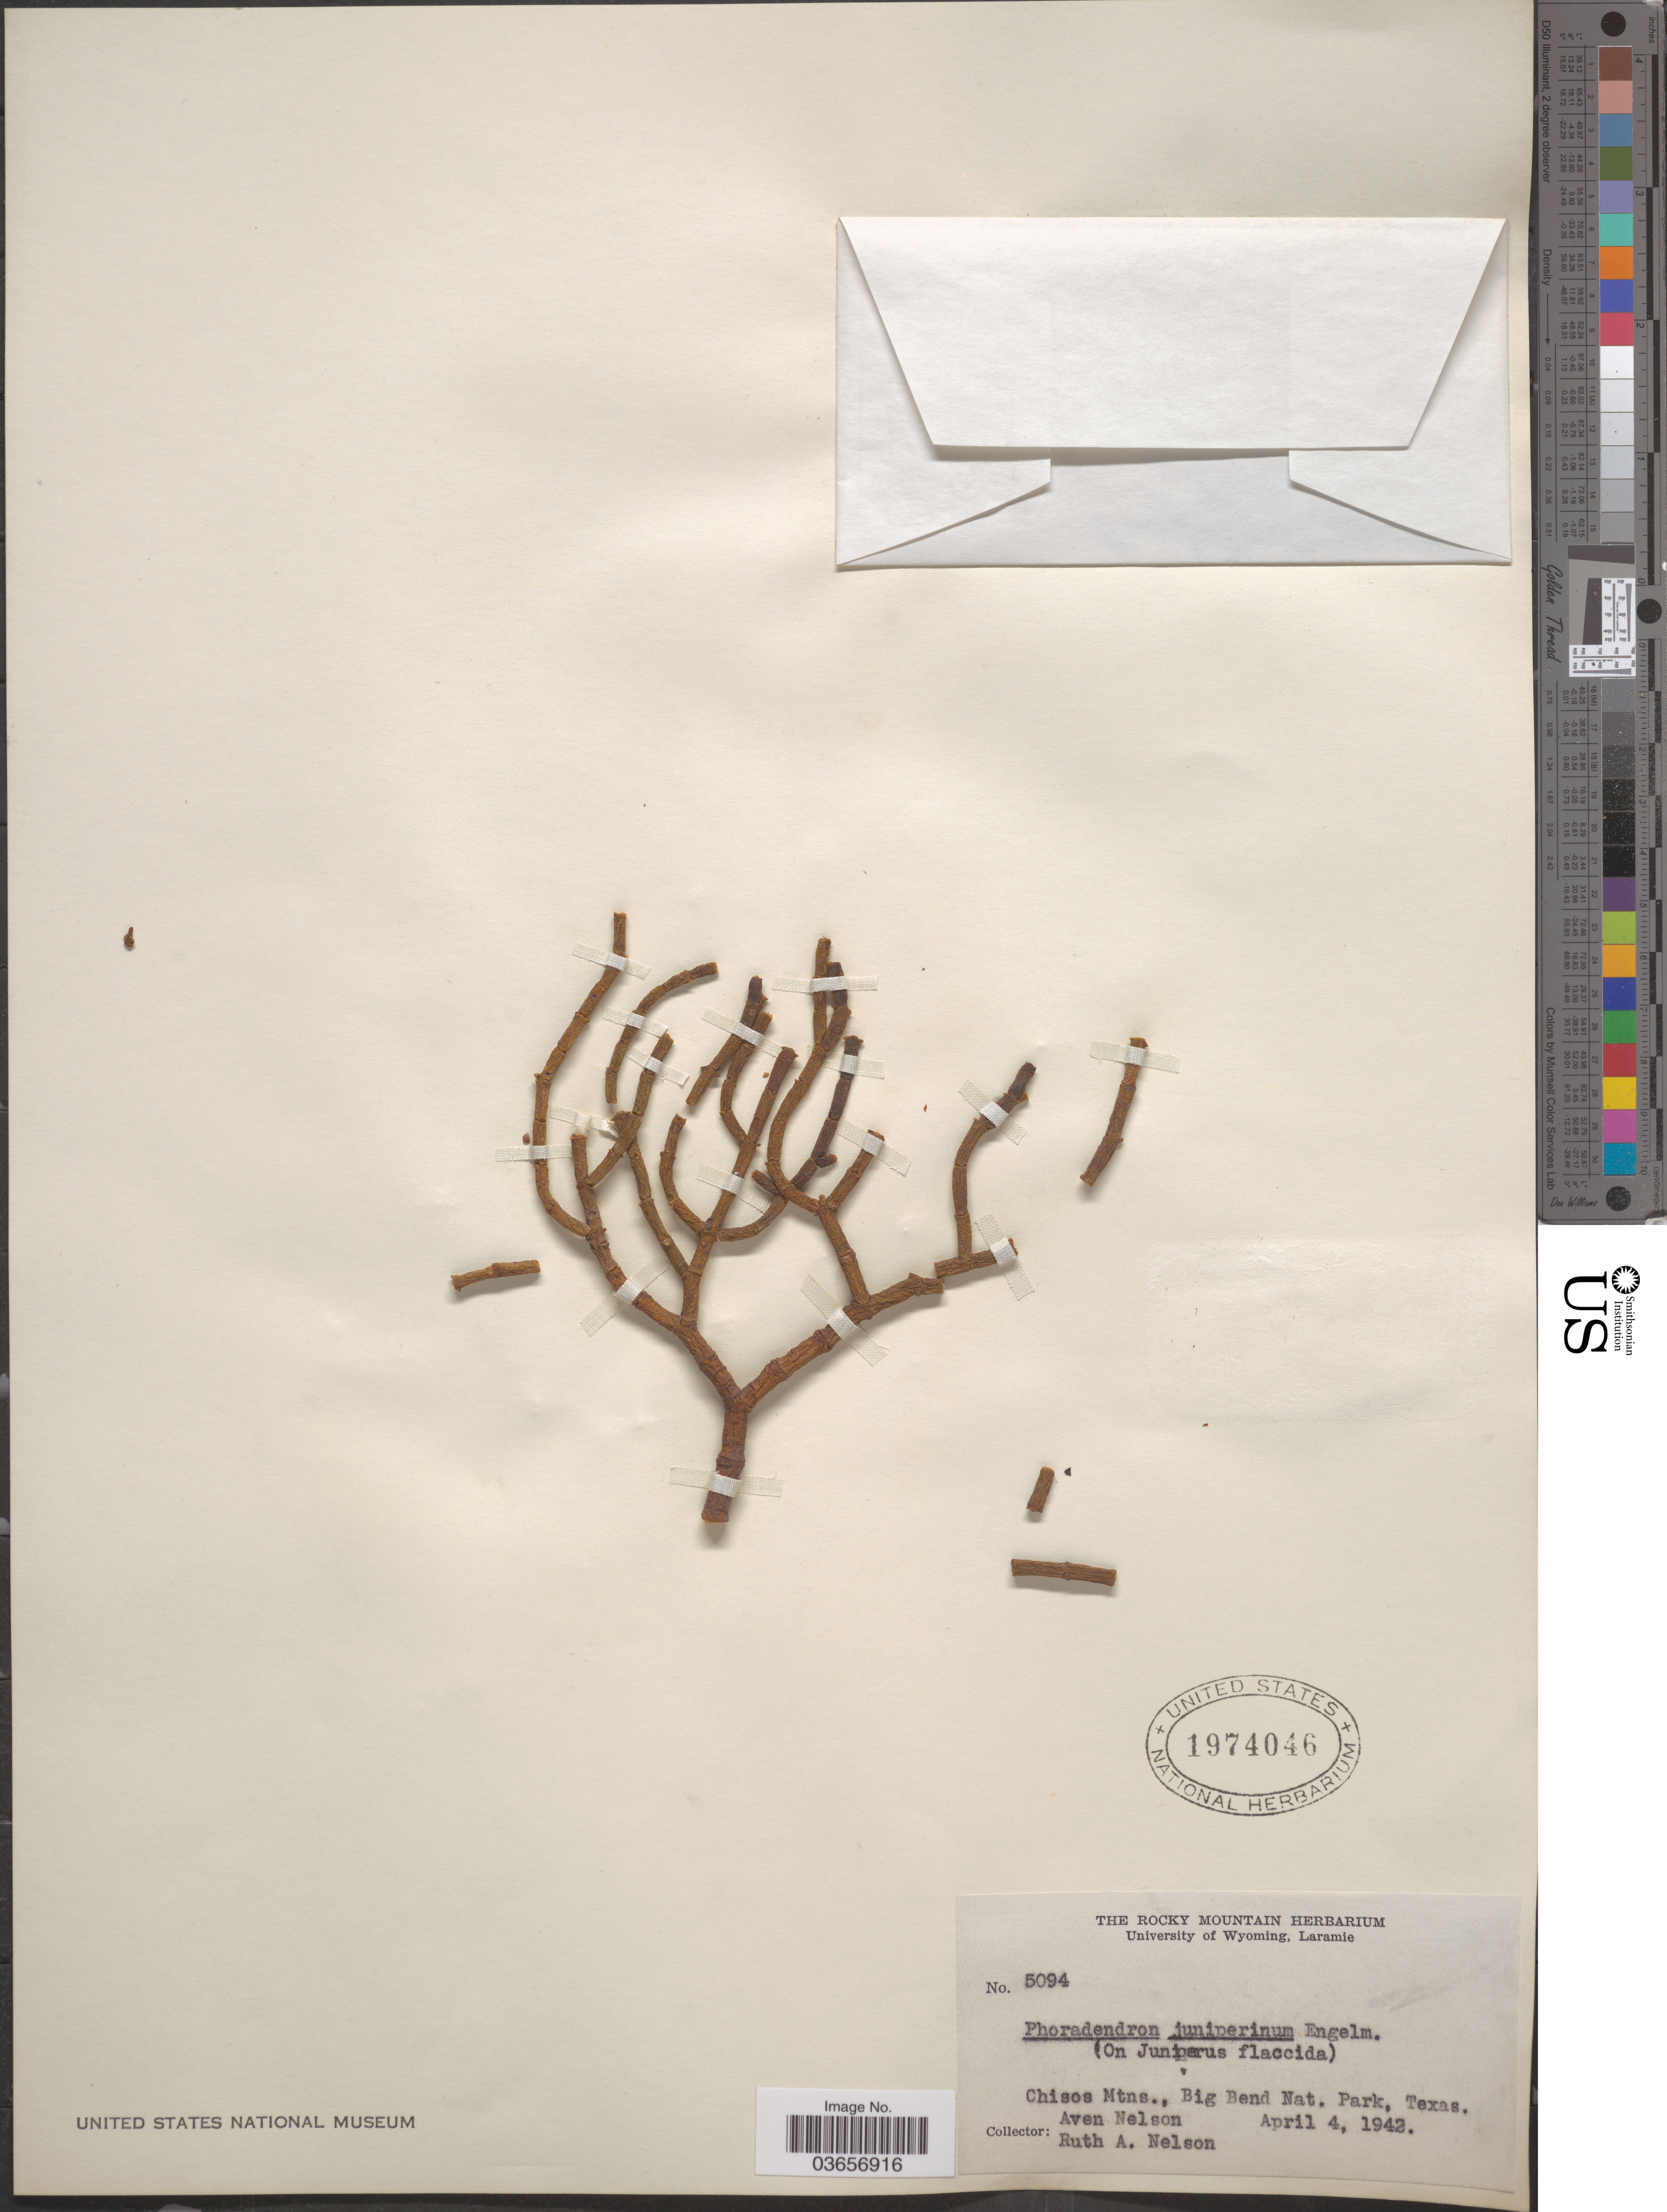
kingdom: Plantae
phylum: Tracheophyta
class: Magnoliopsida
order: Santalales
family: Viscaceae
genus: Phoradendron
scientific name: Phoradendron juniperinum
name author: Engelm. ex A. Gray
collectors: A. Nelson & R. A. Nelson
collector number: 5094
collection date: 1942-04-04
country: United States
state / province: Texas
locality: Chisos Mtns., Big Bend Nat. Park.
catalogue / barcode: US 1974046